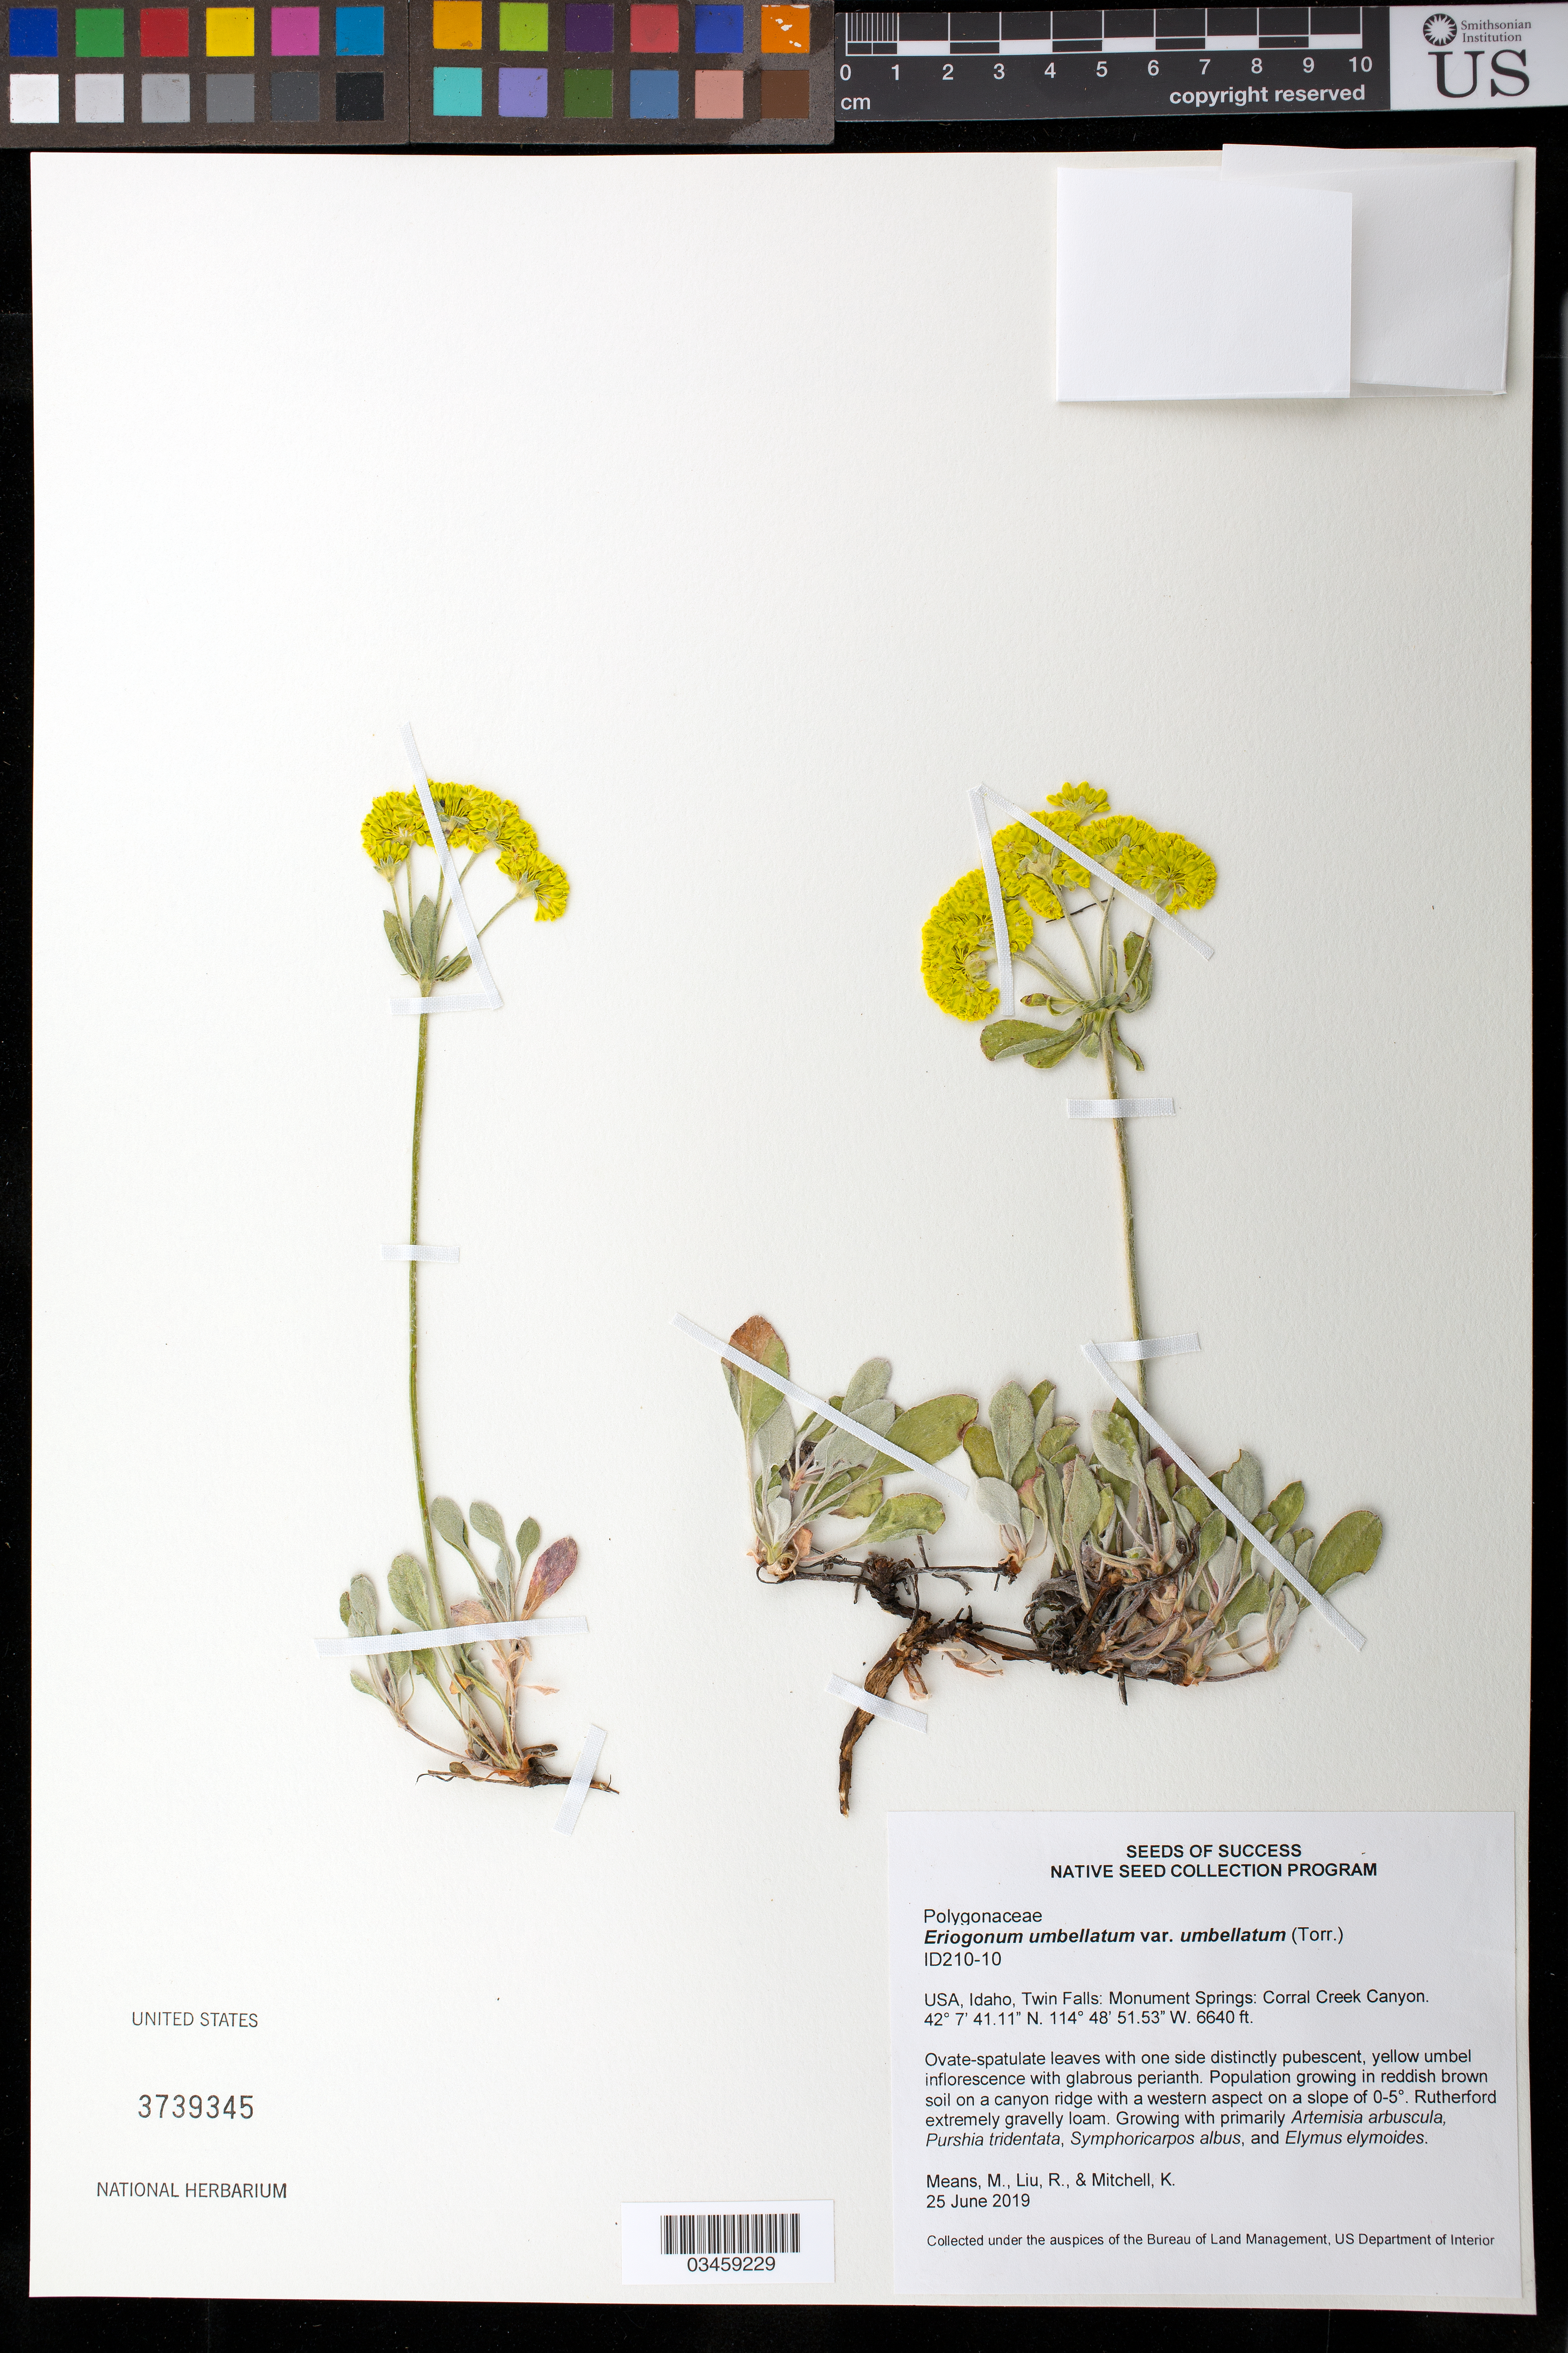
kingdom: Plantae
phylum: Tracheophyta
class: Magnoliopsida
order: Caryophyllales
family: Polygonaceae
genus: Eriogonum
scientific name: Eriogonum umbellatum var. umbellatum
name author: Torr.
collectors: M. Means, M. Liu & K. Mitchell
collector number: ID210-10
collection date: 2019-06-05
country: United States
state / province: Idaho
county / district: Twin Falls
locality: Monument Springs, Corral Creek Canyon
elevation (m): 2024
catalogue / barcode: US 3739345